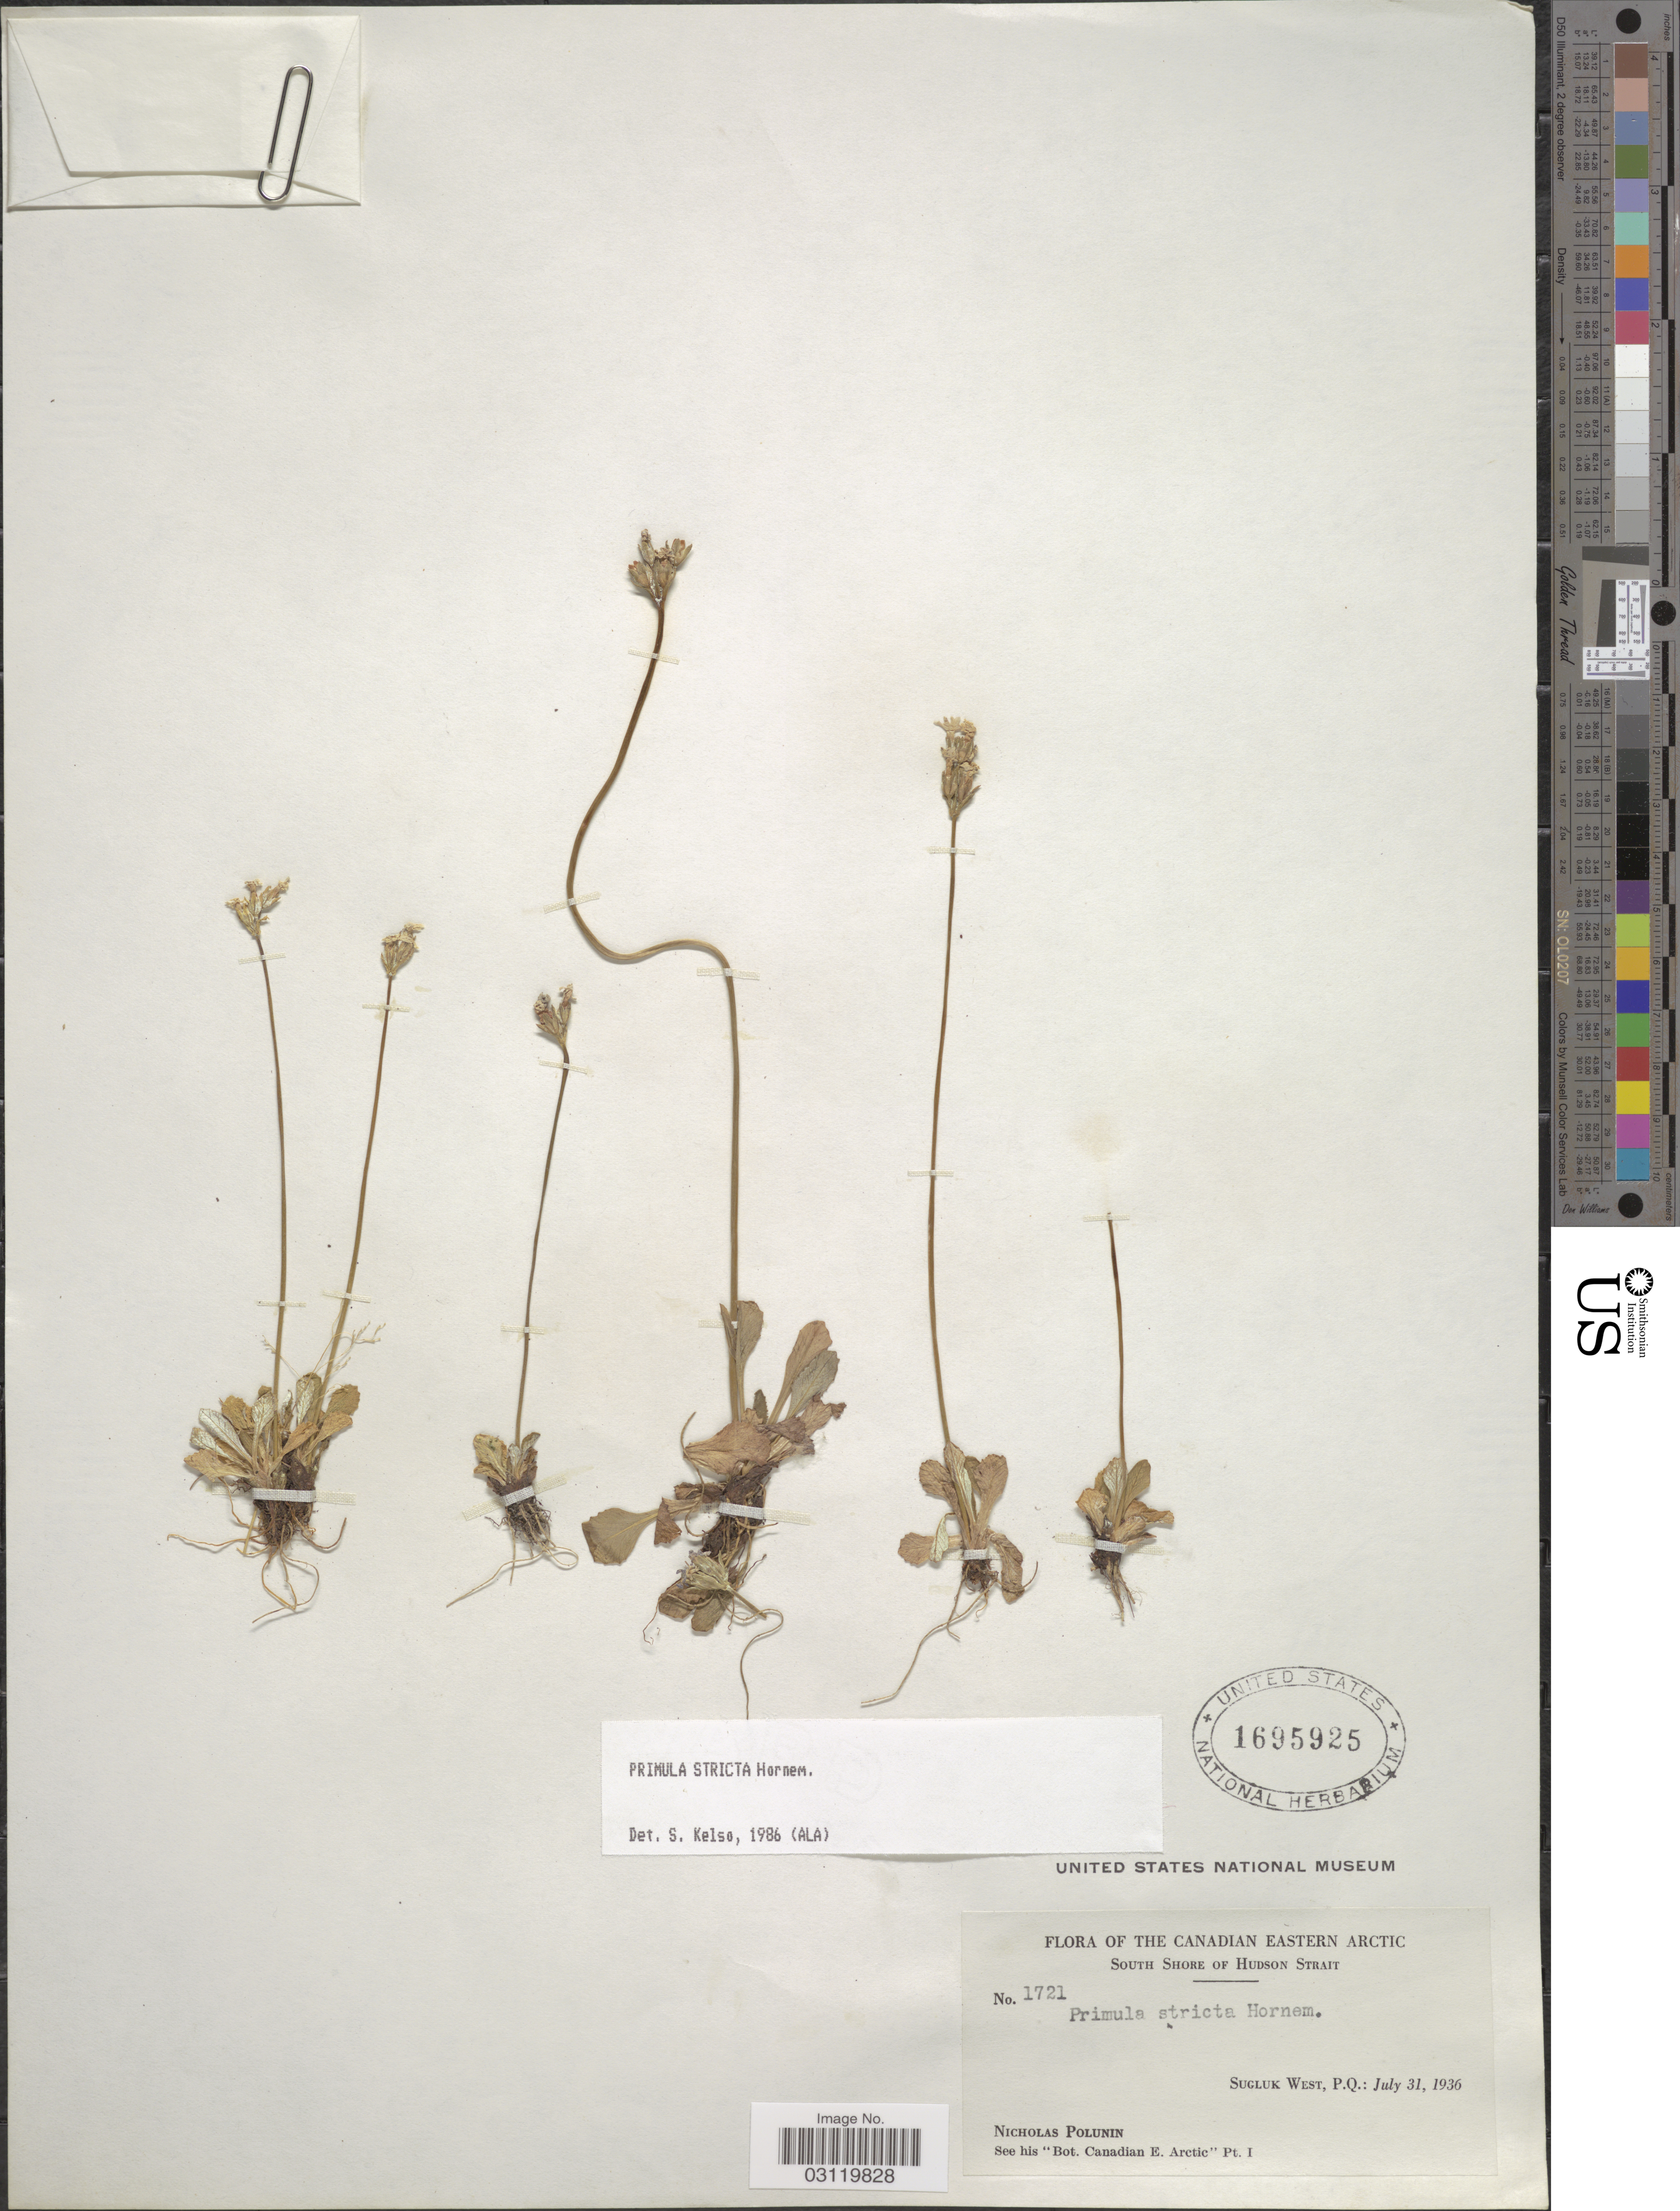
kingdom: Plantae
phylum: Tracheophyta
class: Magnoliopsida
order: Ericales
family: Primulaceae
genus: Primula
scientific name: Primula stricta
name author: Hornem.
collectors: N. V. Polunin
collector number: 1721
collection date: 1936-07-31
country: Canada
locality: The Canadian Eastern Arctic, South Shore of Hudson Strait, Sugluk West, P.Q.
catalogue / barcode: US 1695925